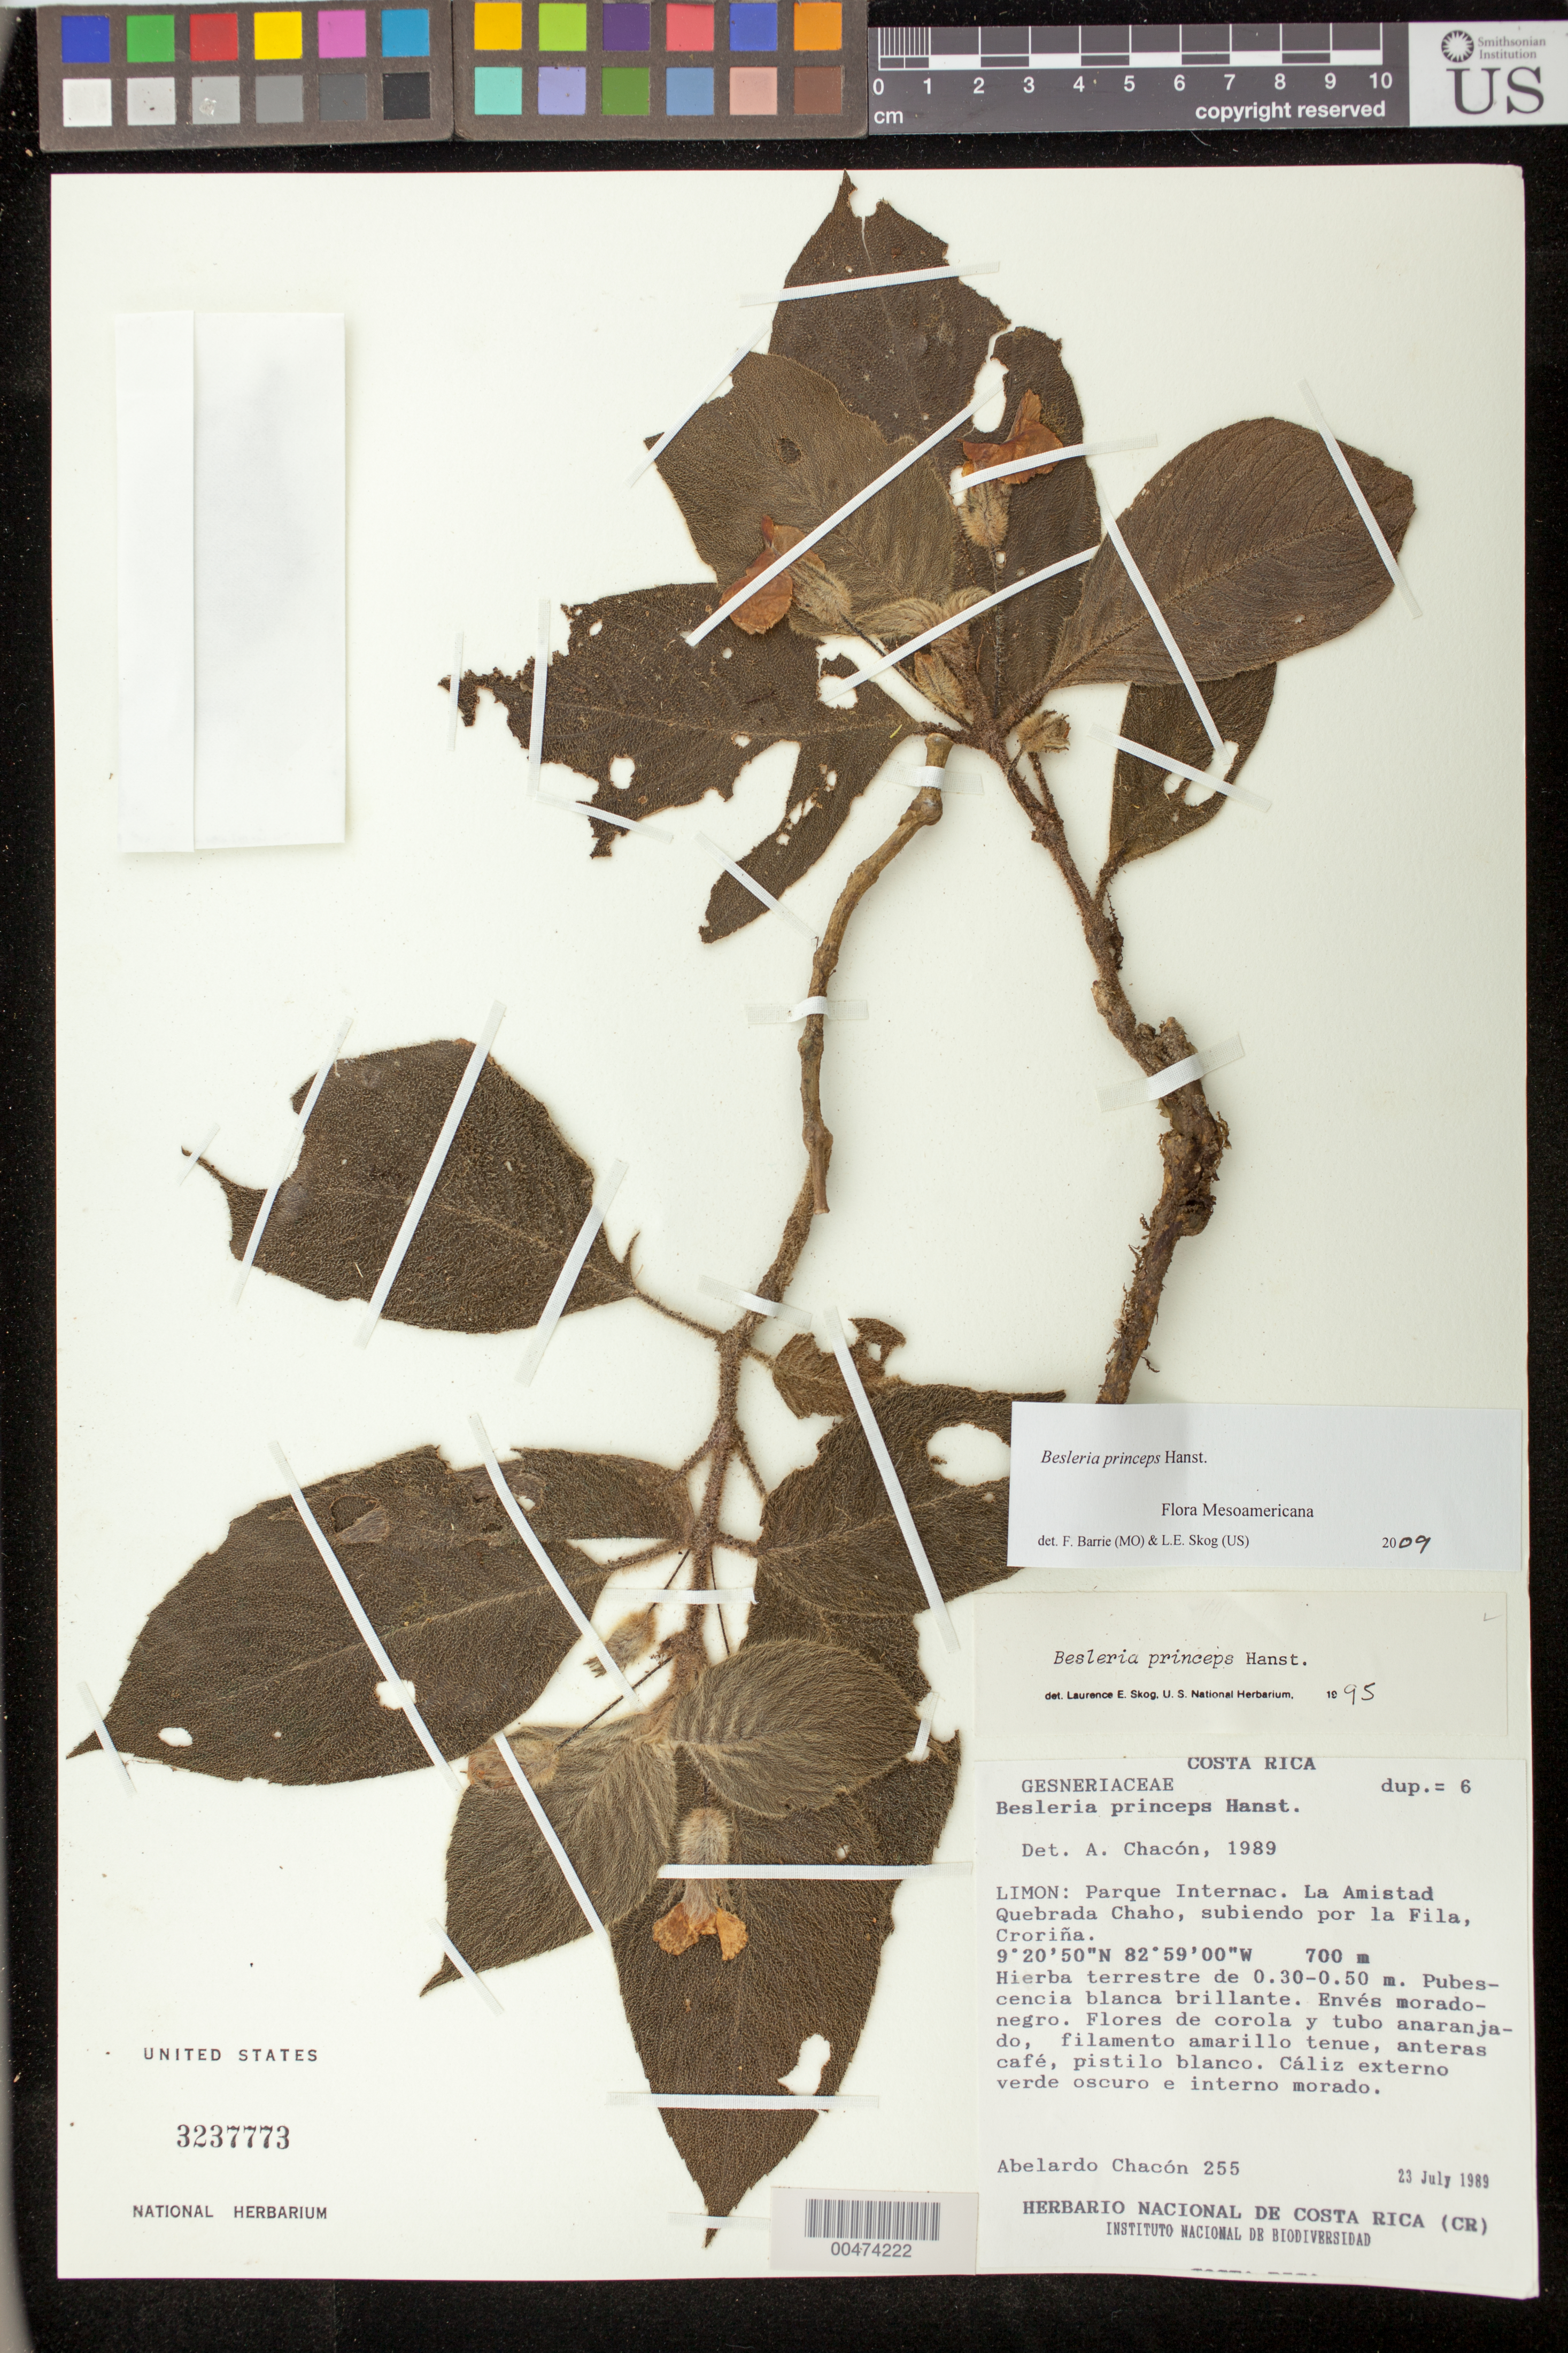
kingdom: Plantae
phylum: Tracheophyta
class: Magnoliopsida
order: Lamiales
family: Gesneriaceae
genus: Besleria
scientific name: Besleria princeps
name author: Hanst.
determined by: Skog, Laurence E.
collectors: A. Chacón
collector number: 255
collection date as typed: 23 Jul 1989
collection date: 1989-07-23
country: Costa Rica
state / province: Limón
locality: Cantón Talamanca, Dist. Bratsi, Quebrada Chaho, subiendo por la Fila, Crorina. [US sheet: Internac. Park, Quebrada Chaho]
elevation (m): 700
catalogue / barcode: US 3237773